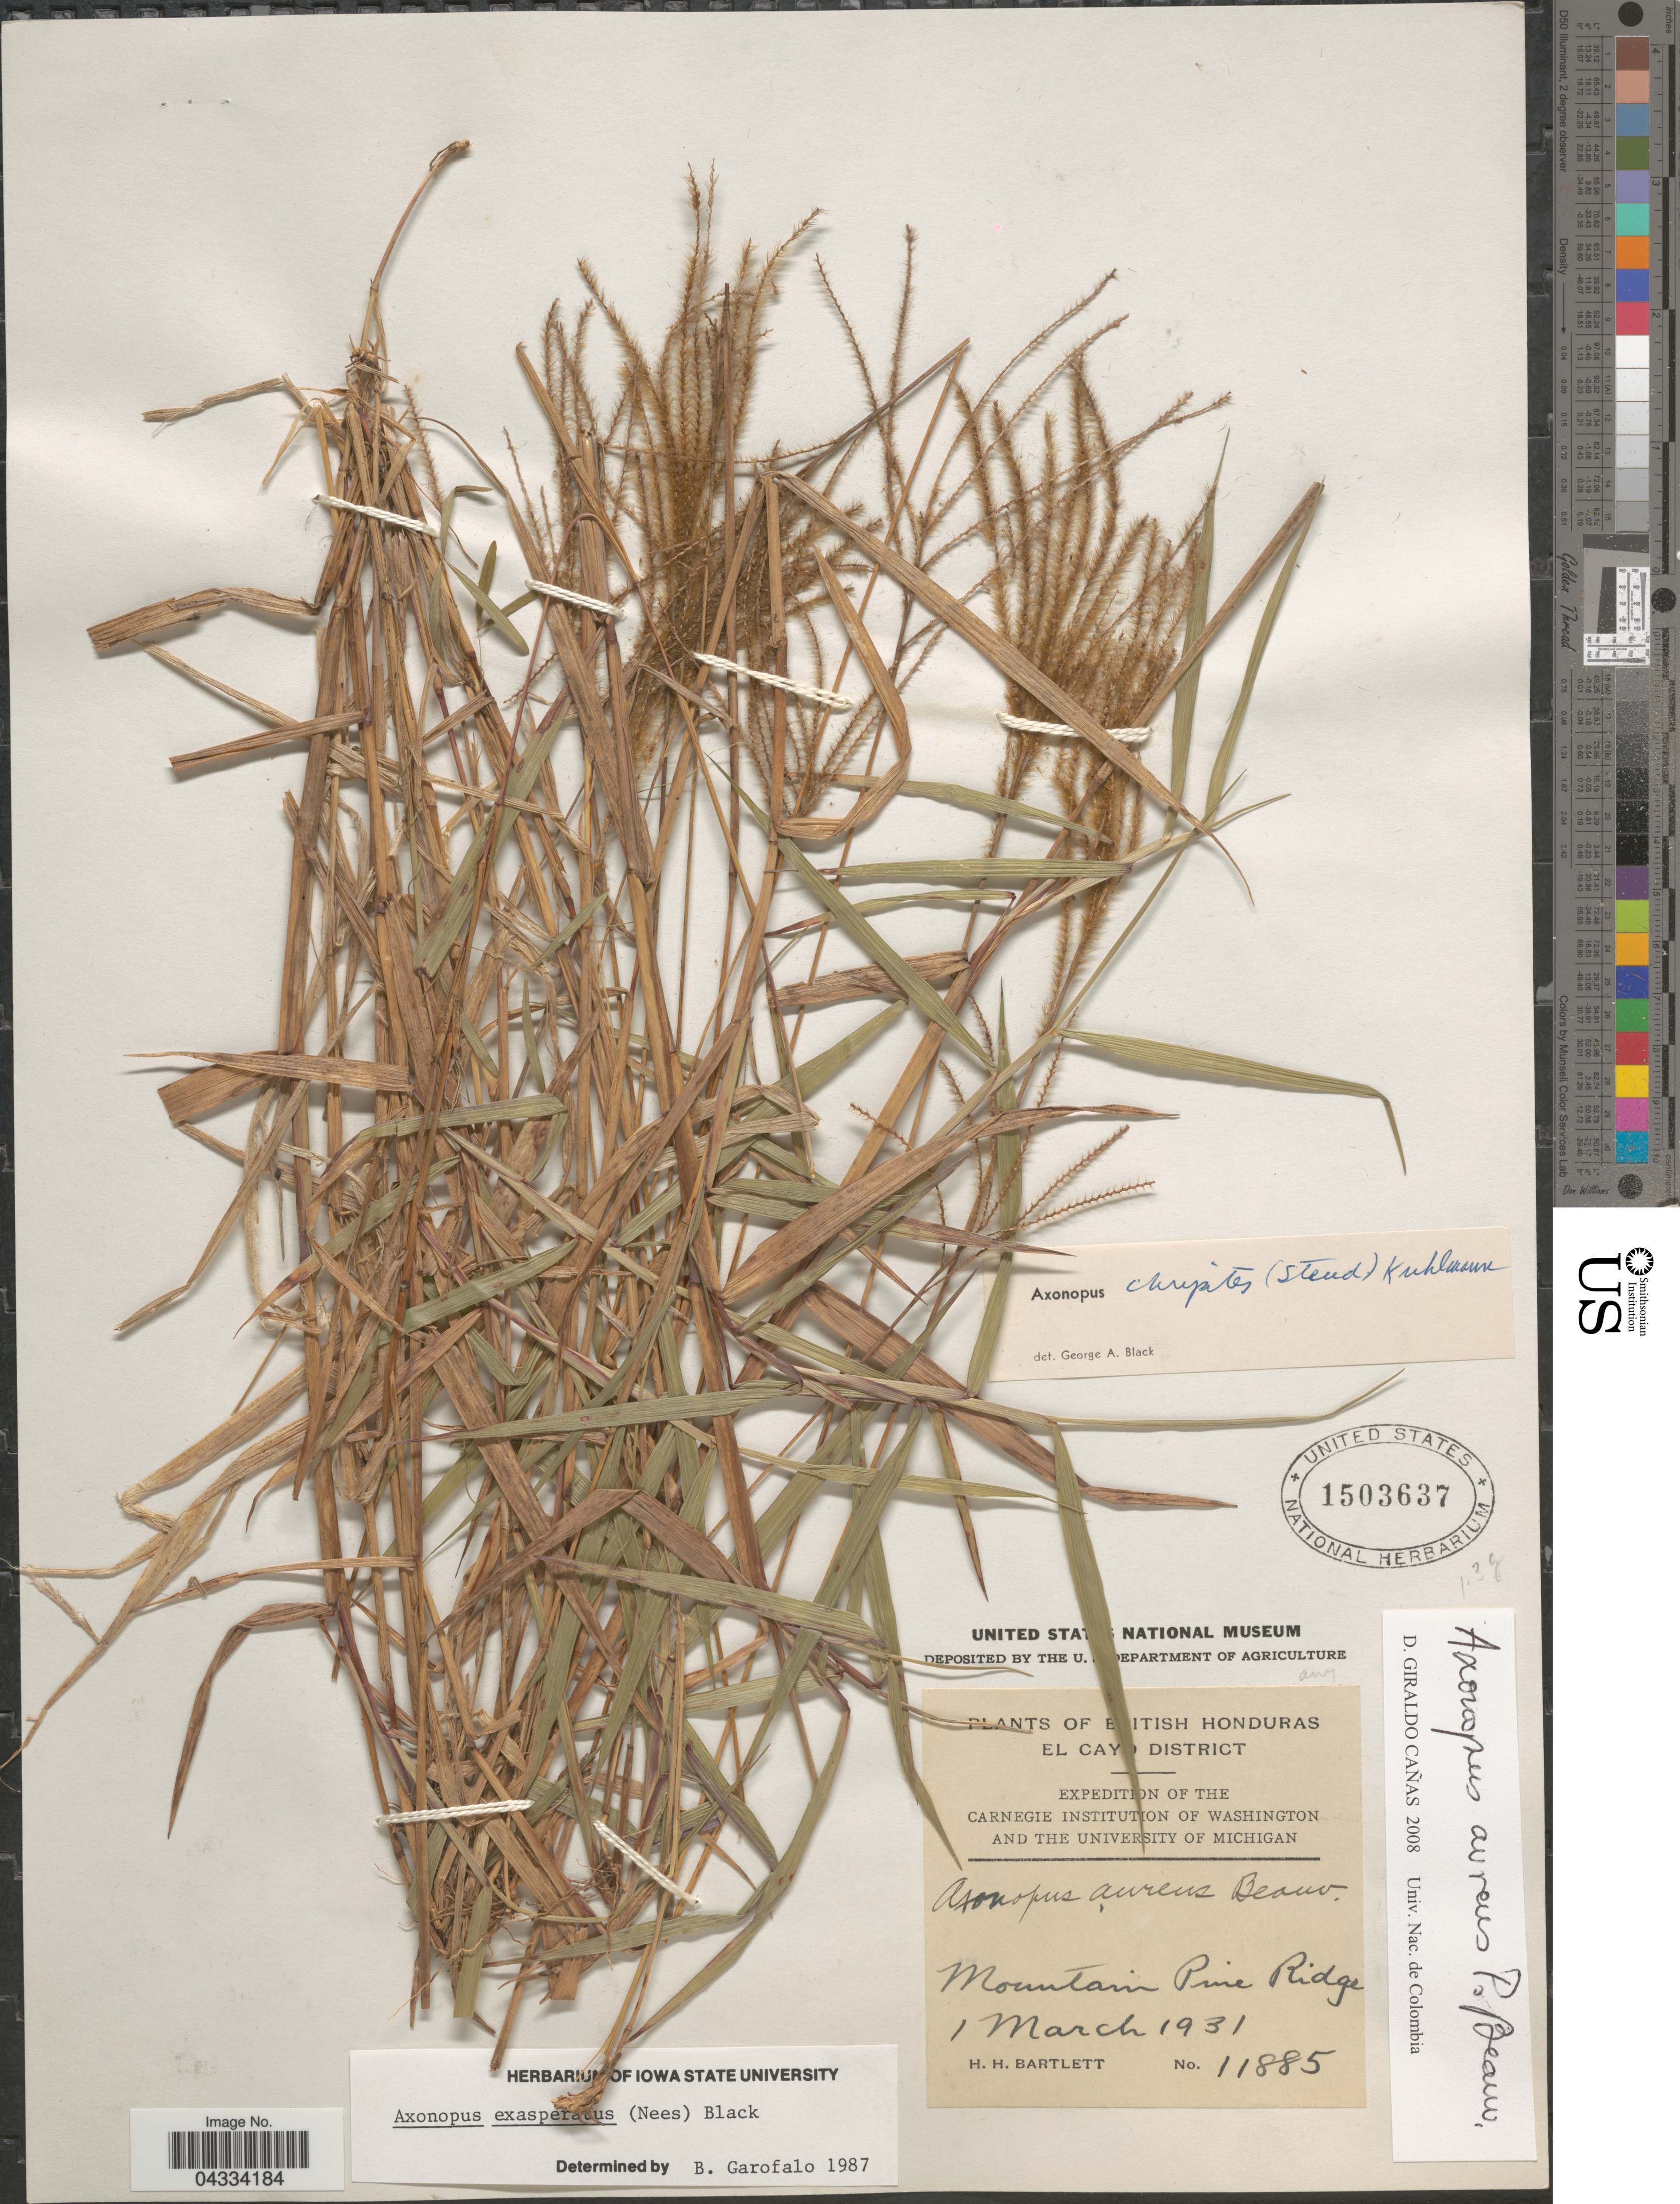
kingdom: Plantae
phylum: Tracheophyta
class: Liliopsida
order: Poales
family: Poaceae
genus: Axonopus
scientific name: Axonopus aureus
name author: P. Beauv.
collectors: H. H. Bartlett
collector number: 11885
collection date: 1931-03-01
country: Belize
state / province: Cayo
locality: British Honduras. El Cayo District. Expedition of the Carnegie Institution of Washington and the University of Michigan. Mountain Pine Ridge.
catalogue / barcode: US 1503637